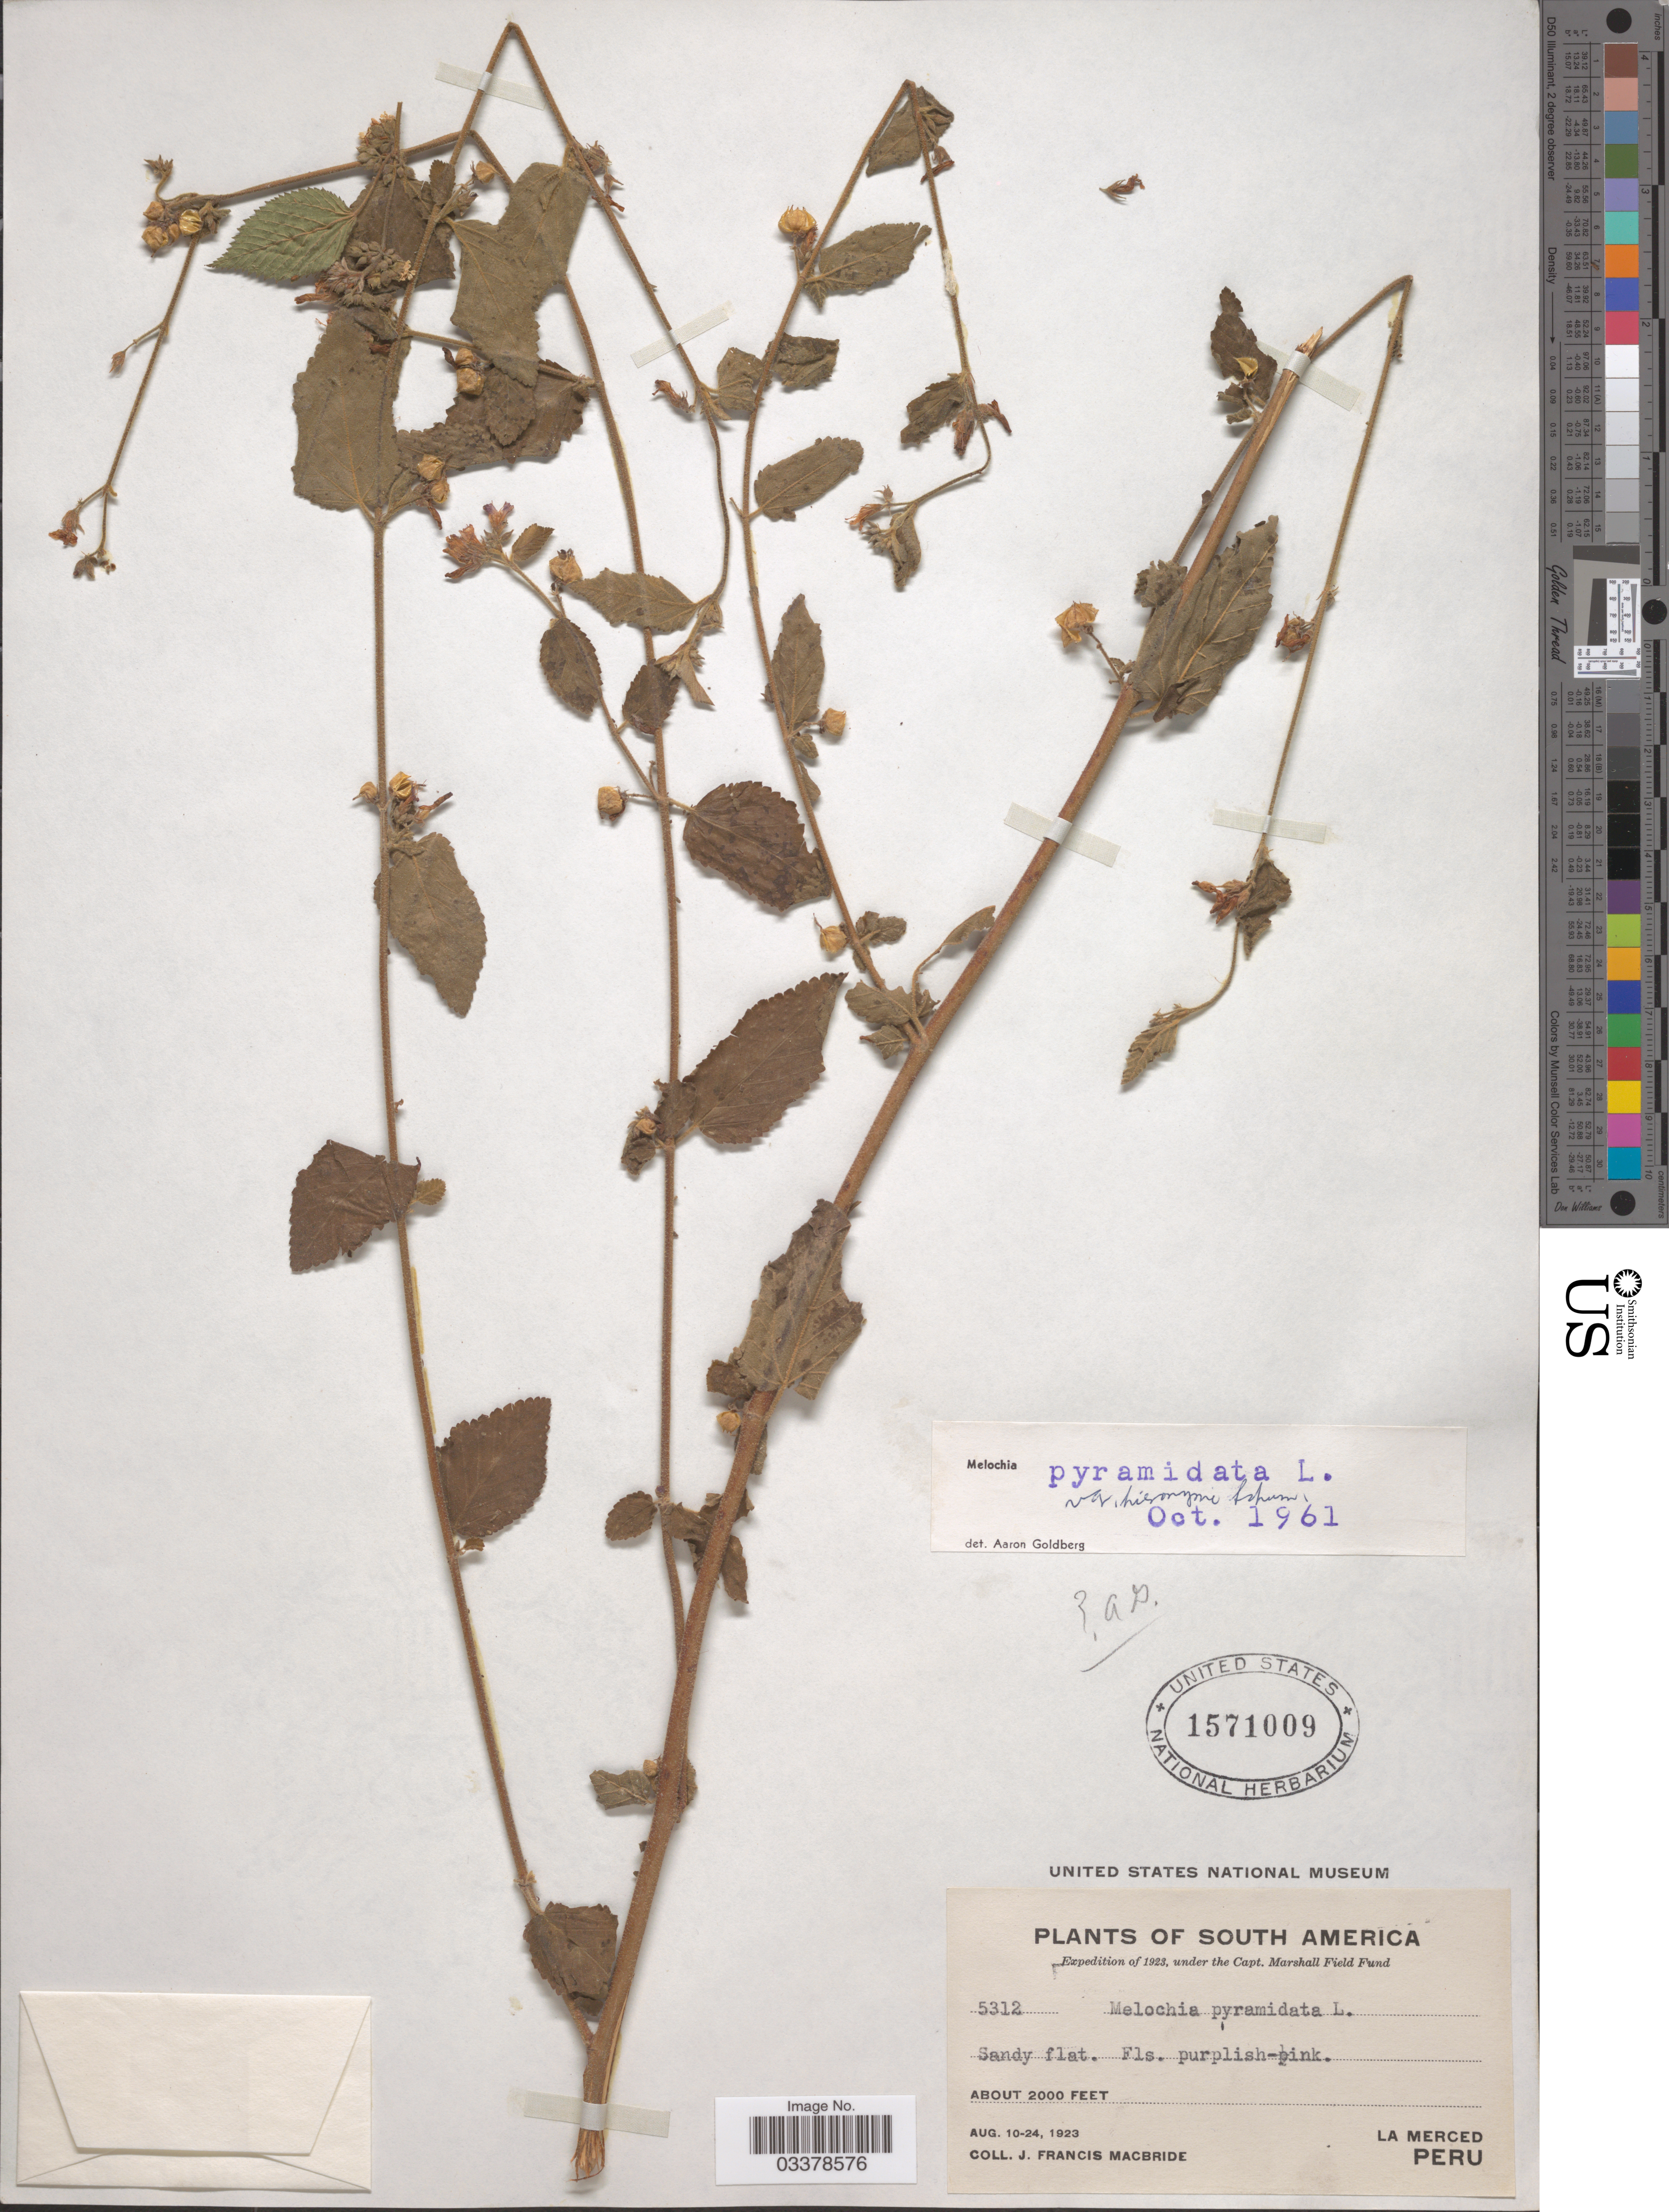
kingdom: Plantae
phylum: Tracheophyta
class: Magnoliopsida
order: Malvales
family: Malvaceae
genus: Melochia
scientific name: Melochia pyramidata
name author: L.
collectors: J. F. Macbride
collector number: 5312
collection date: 1923-08-10/1923-08-24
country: Peru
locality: La Merced.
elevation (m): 610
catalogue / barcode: US 1571009